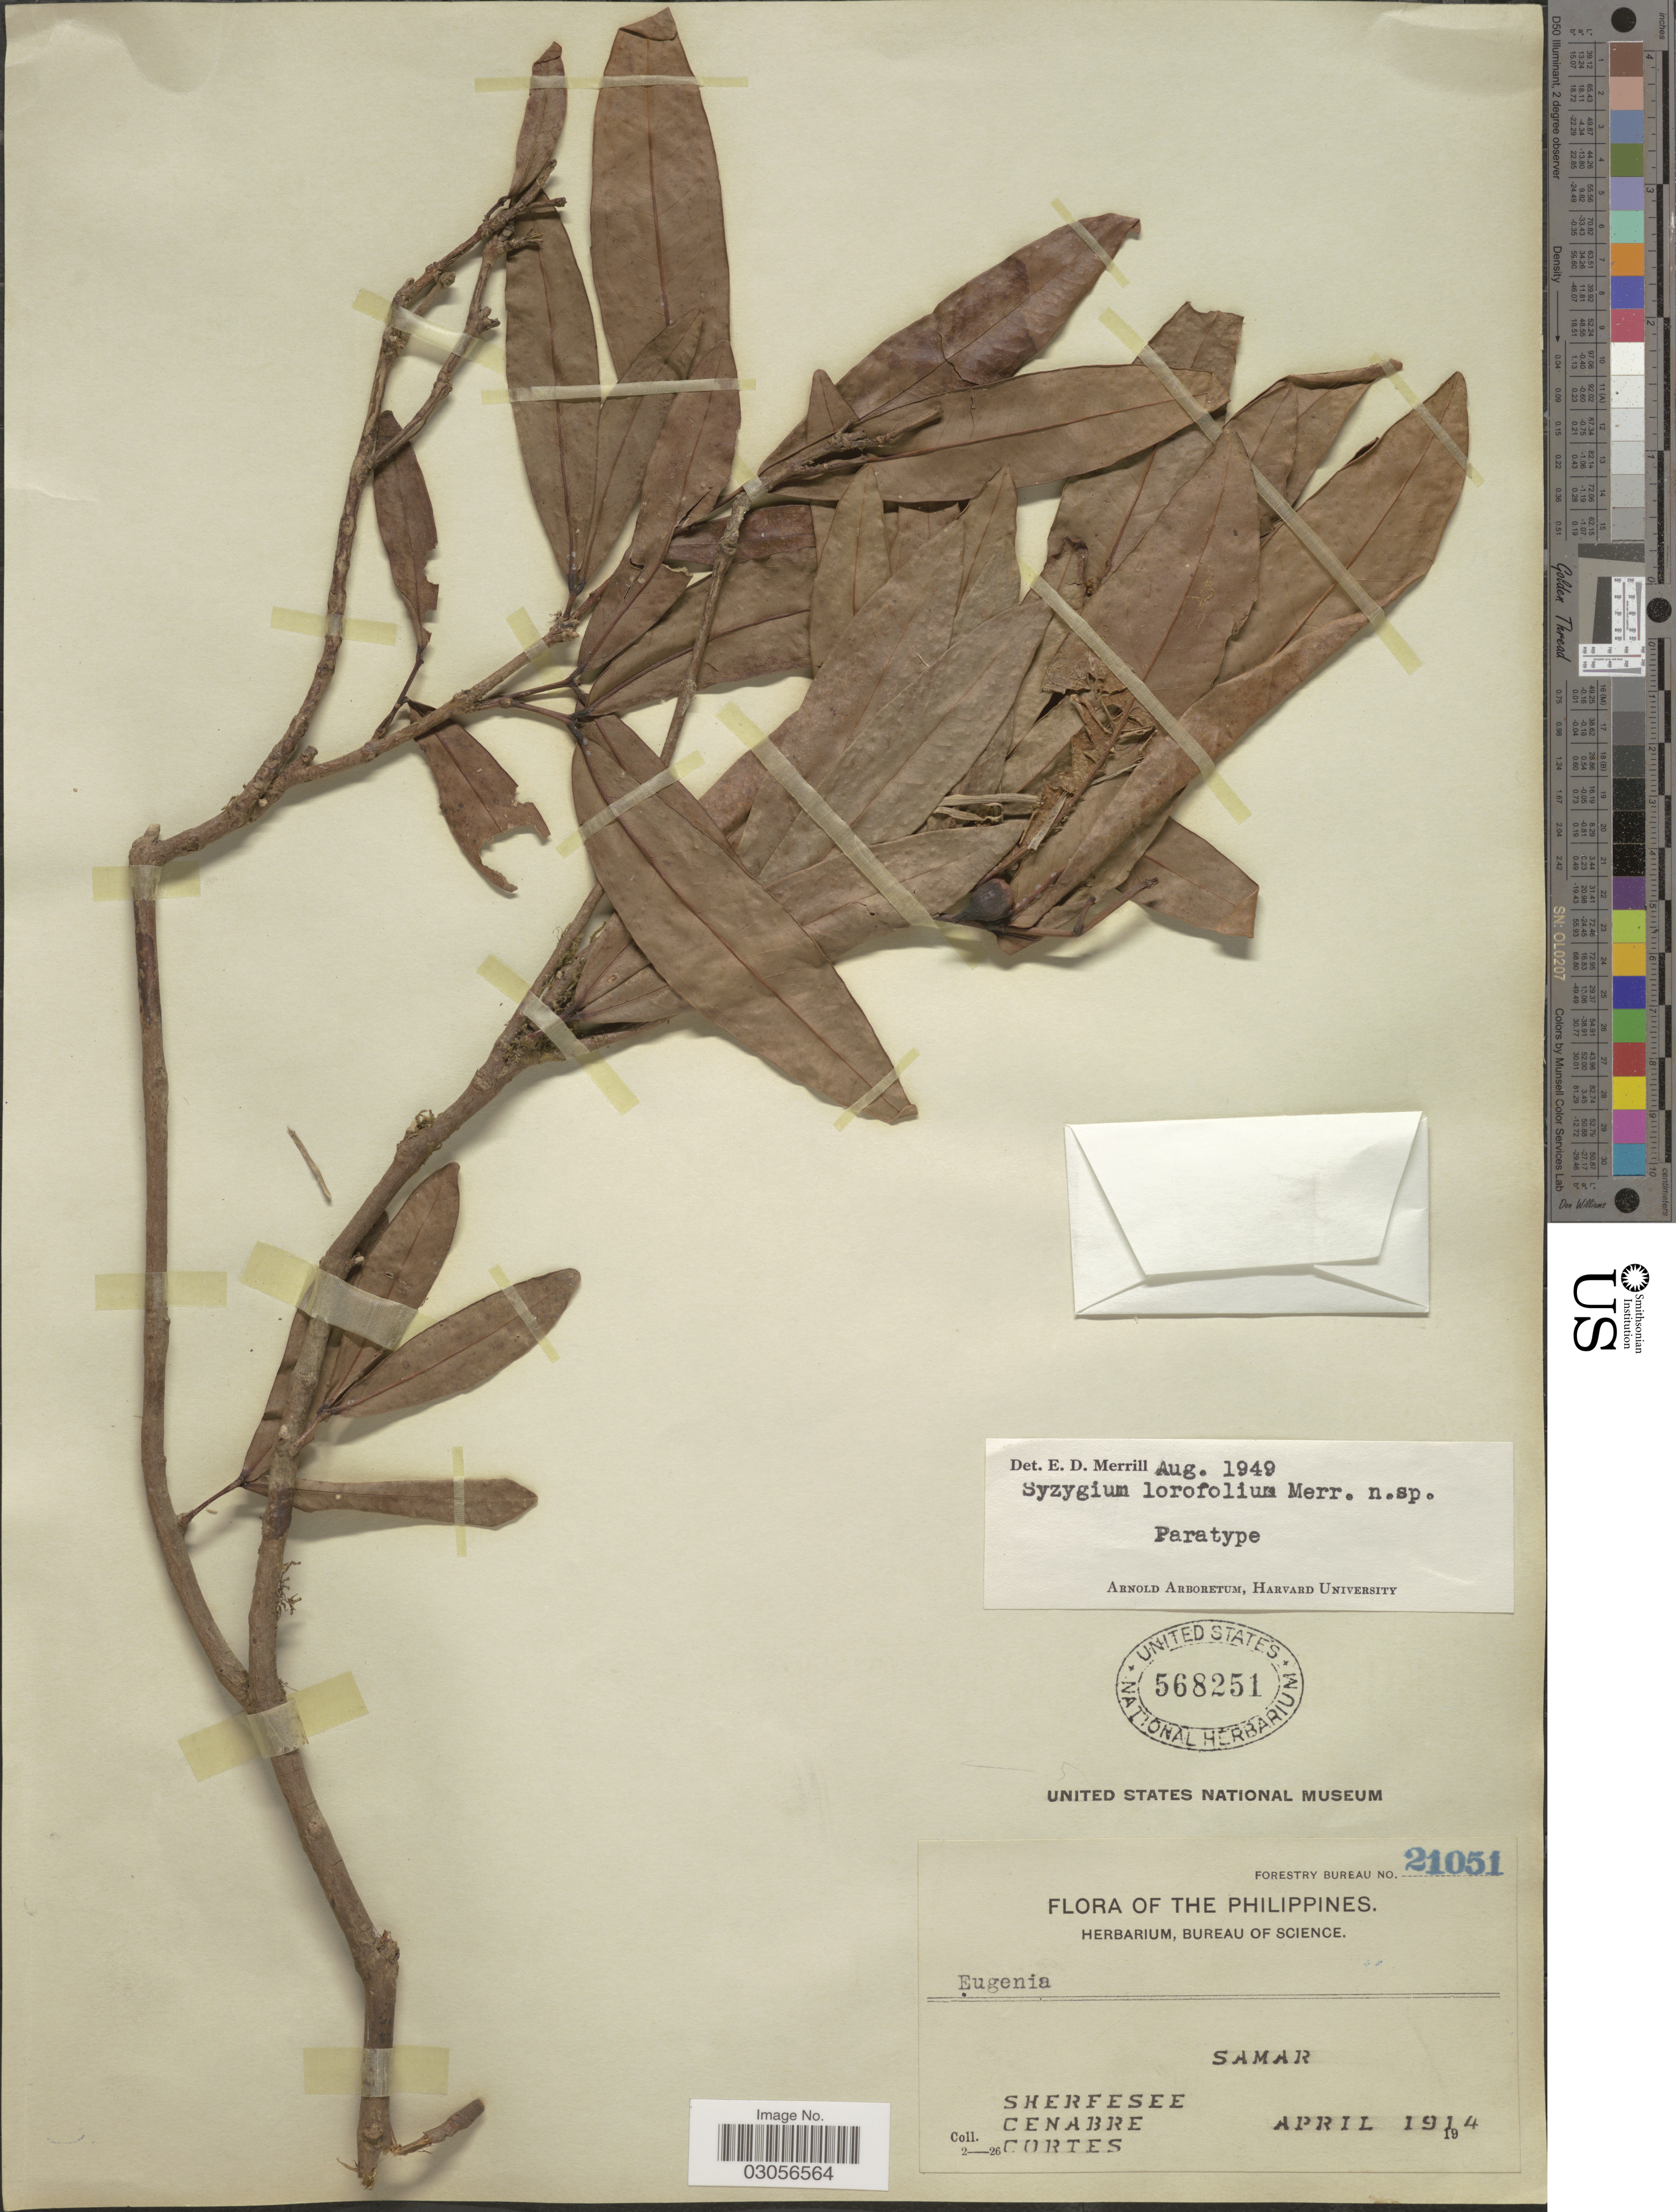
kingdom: Plantae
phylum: Tracheophyta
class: Magnoliopsida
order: Myrtales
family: Myrtaceae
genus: Syzygium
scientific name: Syzygium lorofolium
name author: Merr.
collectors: -. Sherfesee, -. Cenabre & Cortes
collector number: Forestry Bureau 21051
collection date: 1914-04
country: Philippines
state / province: Eastern Visayas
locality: Samar.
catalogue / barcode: US 568251